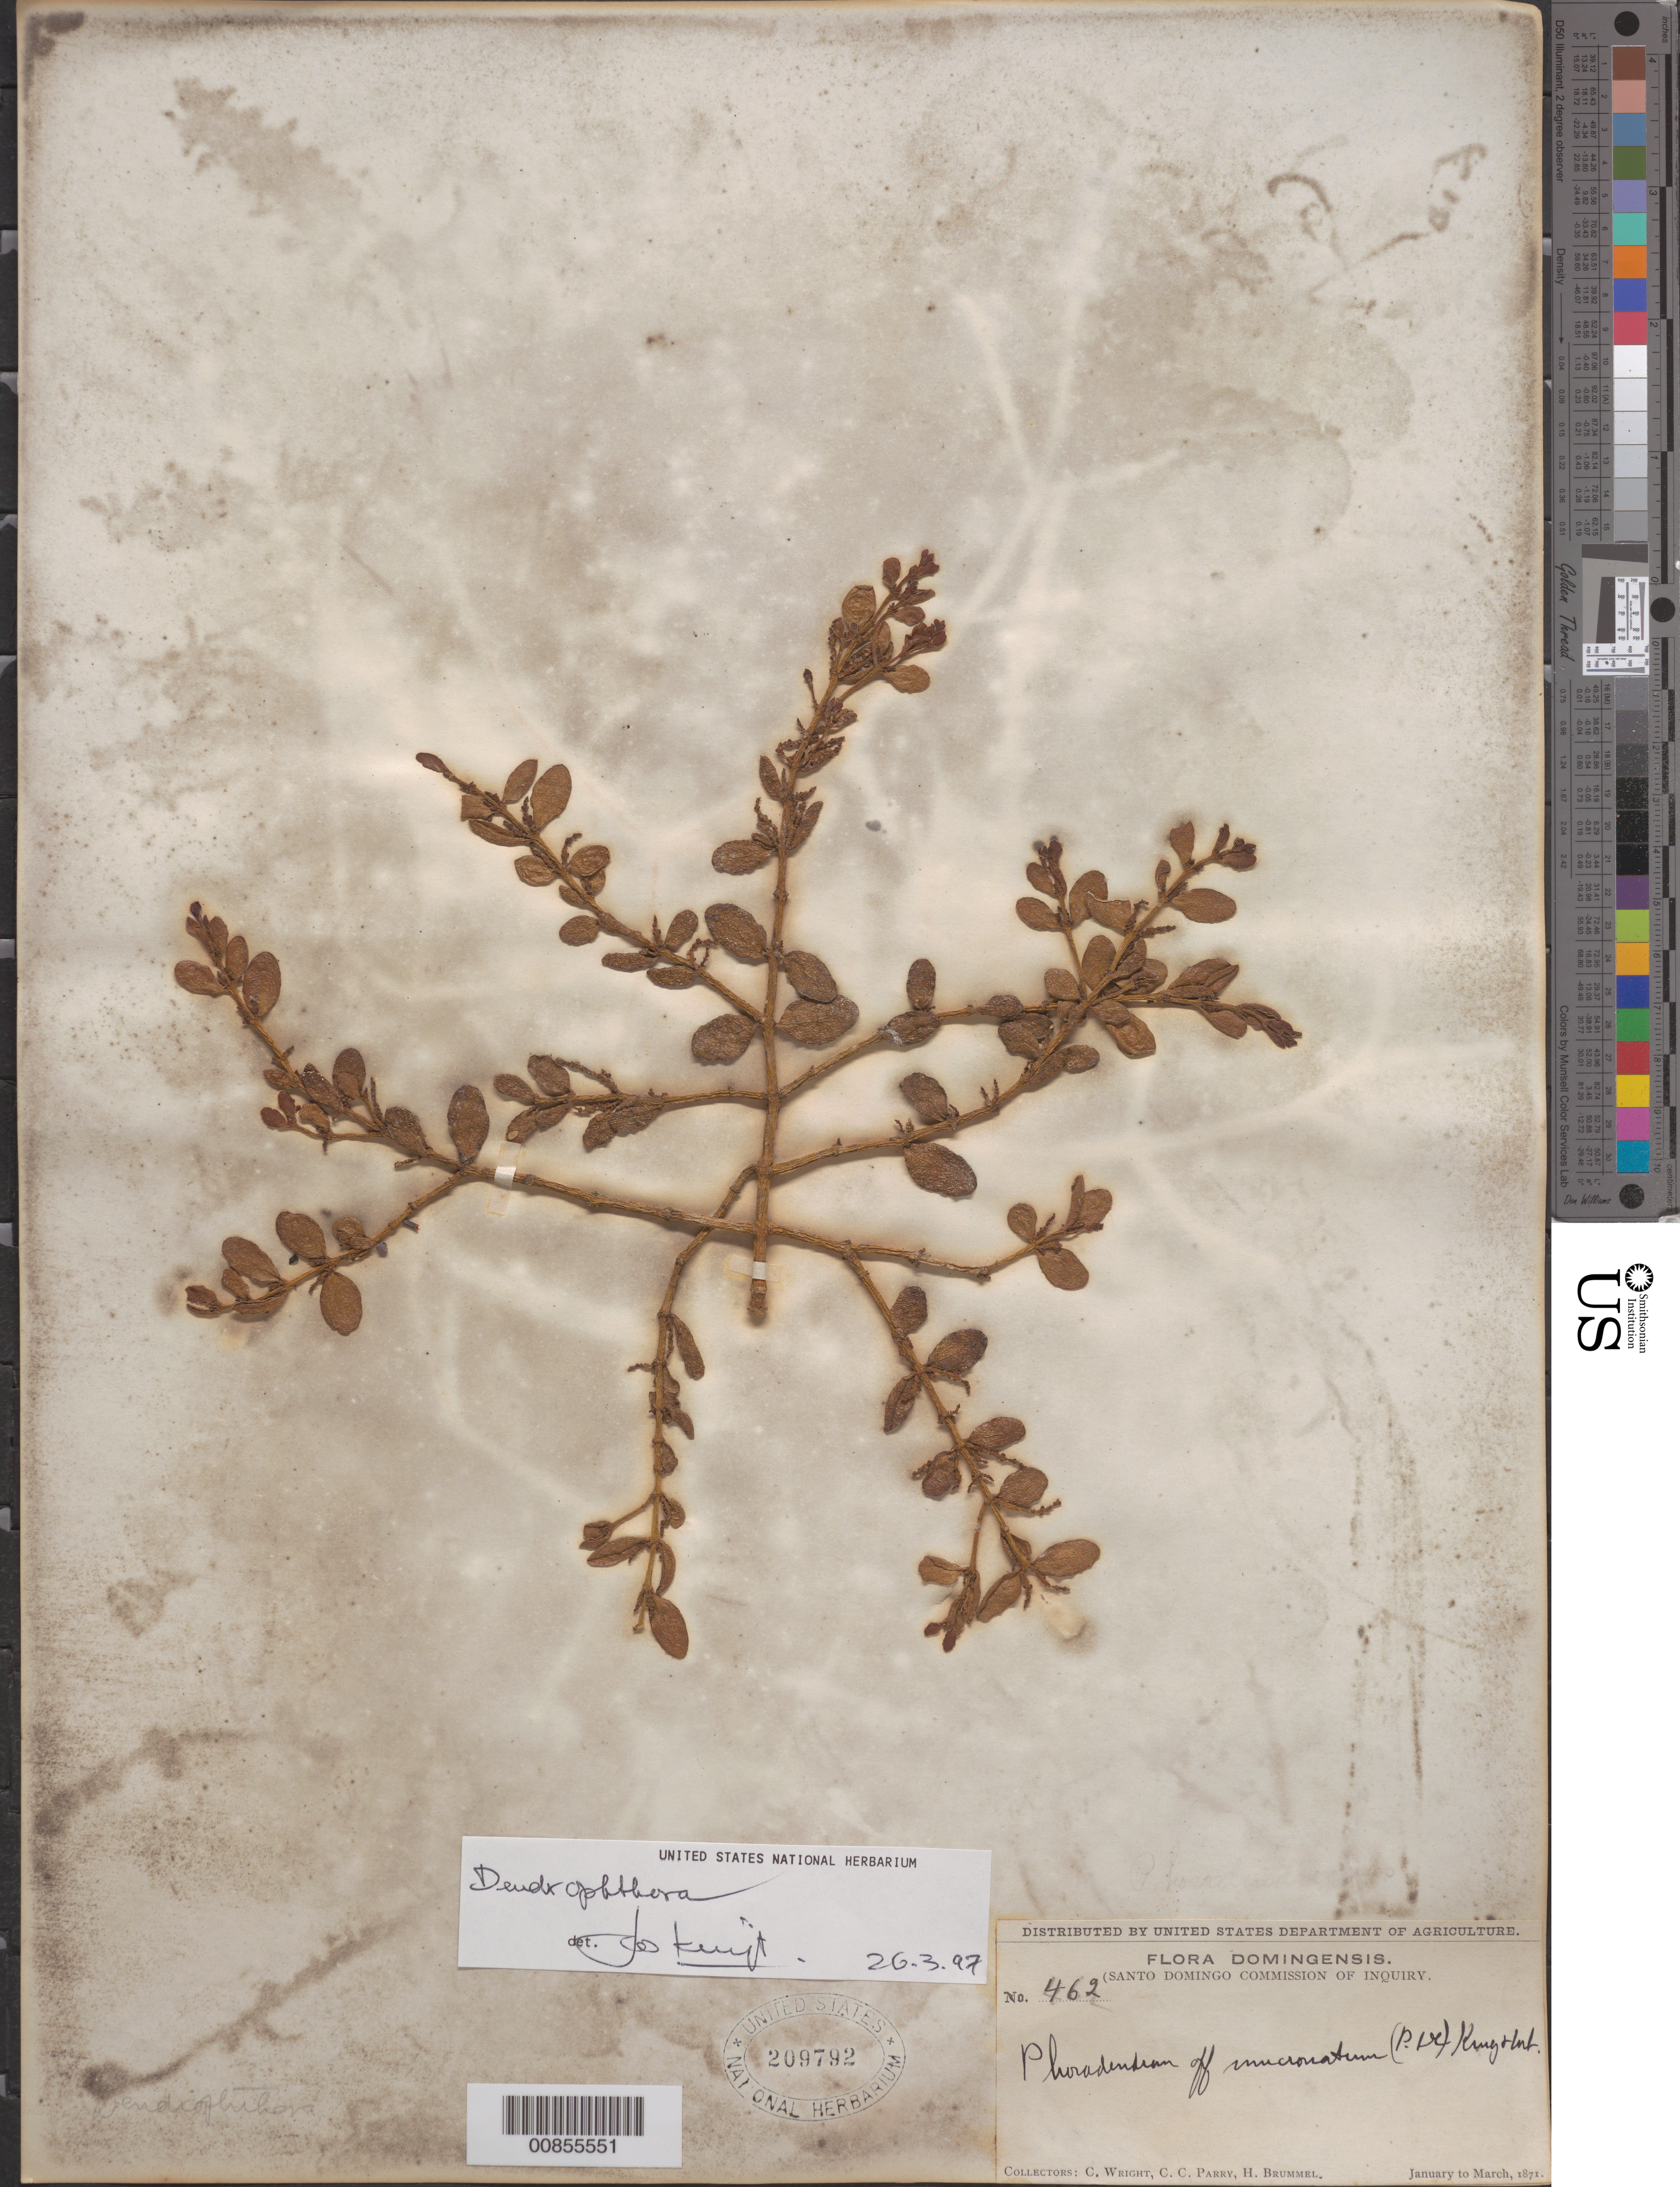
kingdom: Plantae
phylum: Tracheophyta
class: Magnoliopsida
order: Santalales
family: Viscaceae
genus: Dendrophthora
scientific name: Dendrophthora cubensis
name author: Eichler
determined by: Caraballo-Ortiz, Marcos A., (MISS), University of Mississippi (UNITED STATES)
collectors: C. Wright, C. C. Parry & H. Brummel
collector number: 462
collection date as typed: Jan 1871 to -- Mar 1871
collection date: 1871-01/1871-03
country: Dominican Republic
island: Hispaniola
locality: Dominican Republic.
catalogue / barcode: US 209792